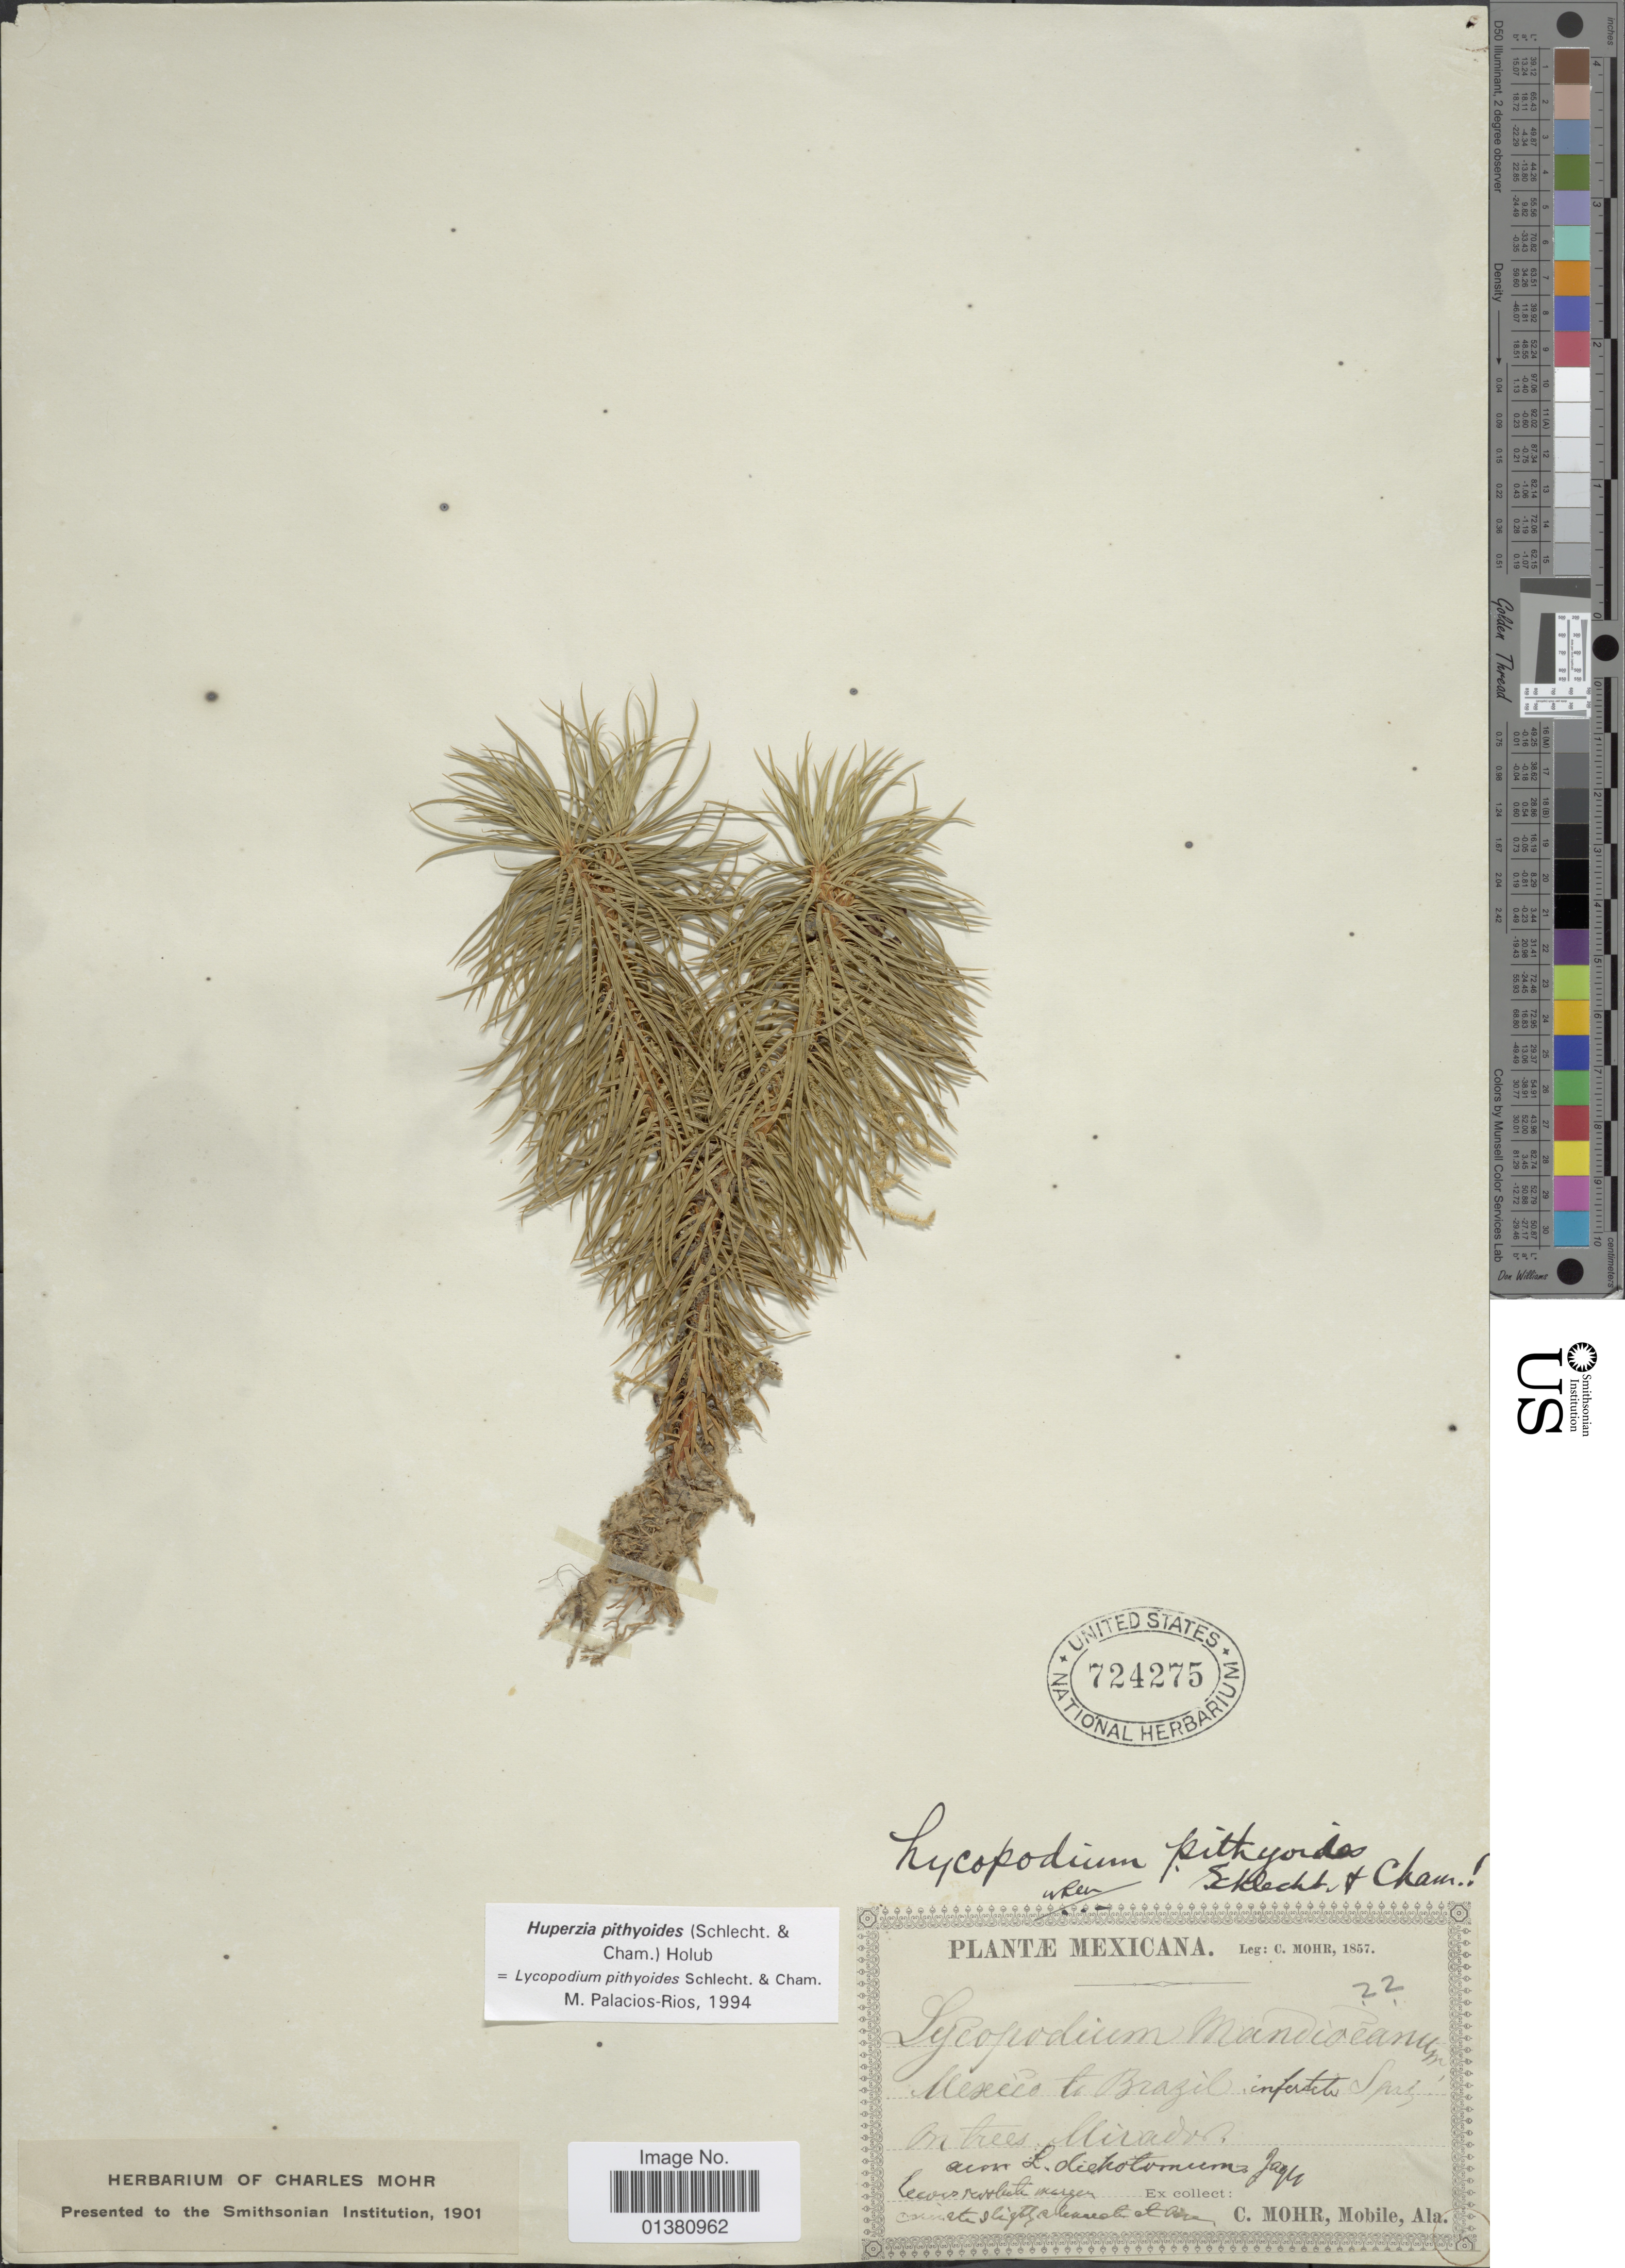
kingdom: Plantae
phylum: Tracheophyta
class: Lycopodiopsida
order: Lycopodiales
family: Lycopodiaceae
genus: Phlegmariurus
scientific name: Phlegmariurus pithyoides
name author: (Schltdl. & Cham.) B. Øllg.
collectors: C. T. Mohr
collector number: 22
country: Mexico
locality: Mirador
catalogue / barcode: US 724275